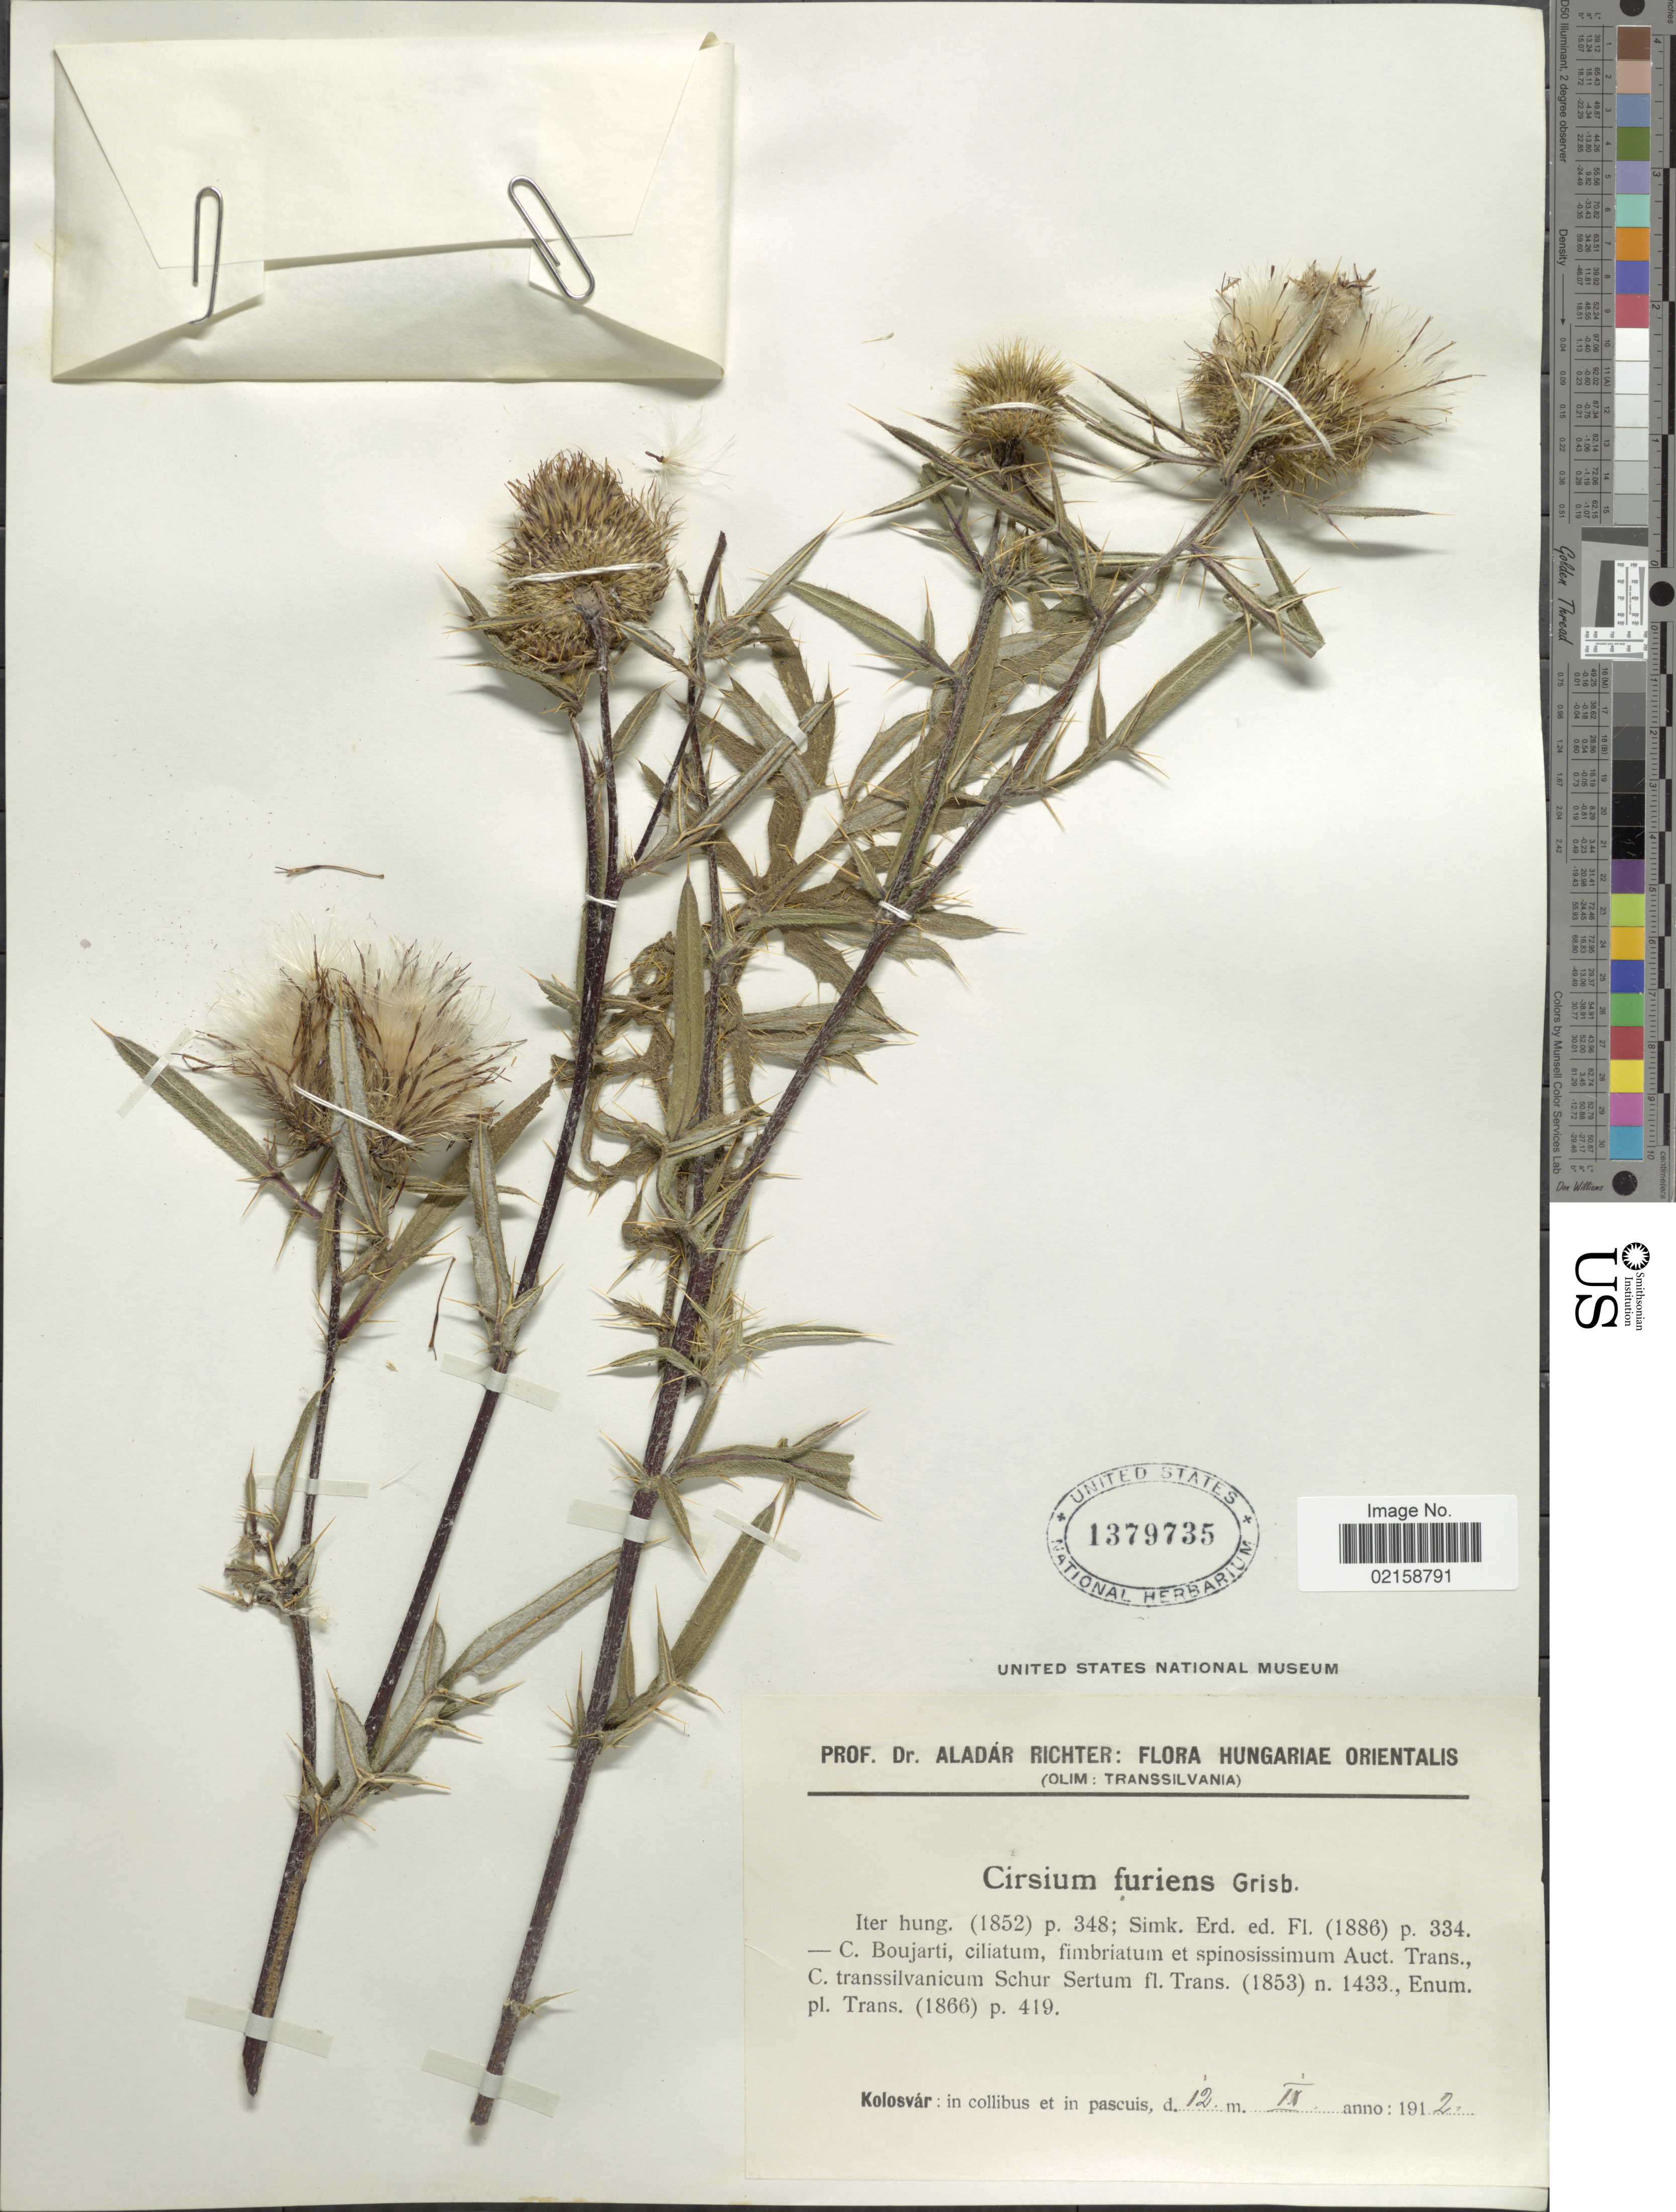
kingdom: Plantae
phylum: Tracheophyta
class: Magnoliopsida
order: Asterales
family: Asteraceae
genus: Cirsium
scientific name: Cirsium furiens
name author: Griseb. & Schenk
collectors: A. Richter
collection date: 1912-09-12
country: Hungary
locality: Iter hung., Kolosvar: in collibus et in pascuis.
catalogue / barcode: US 1379735